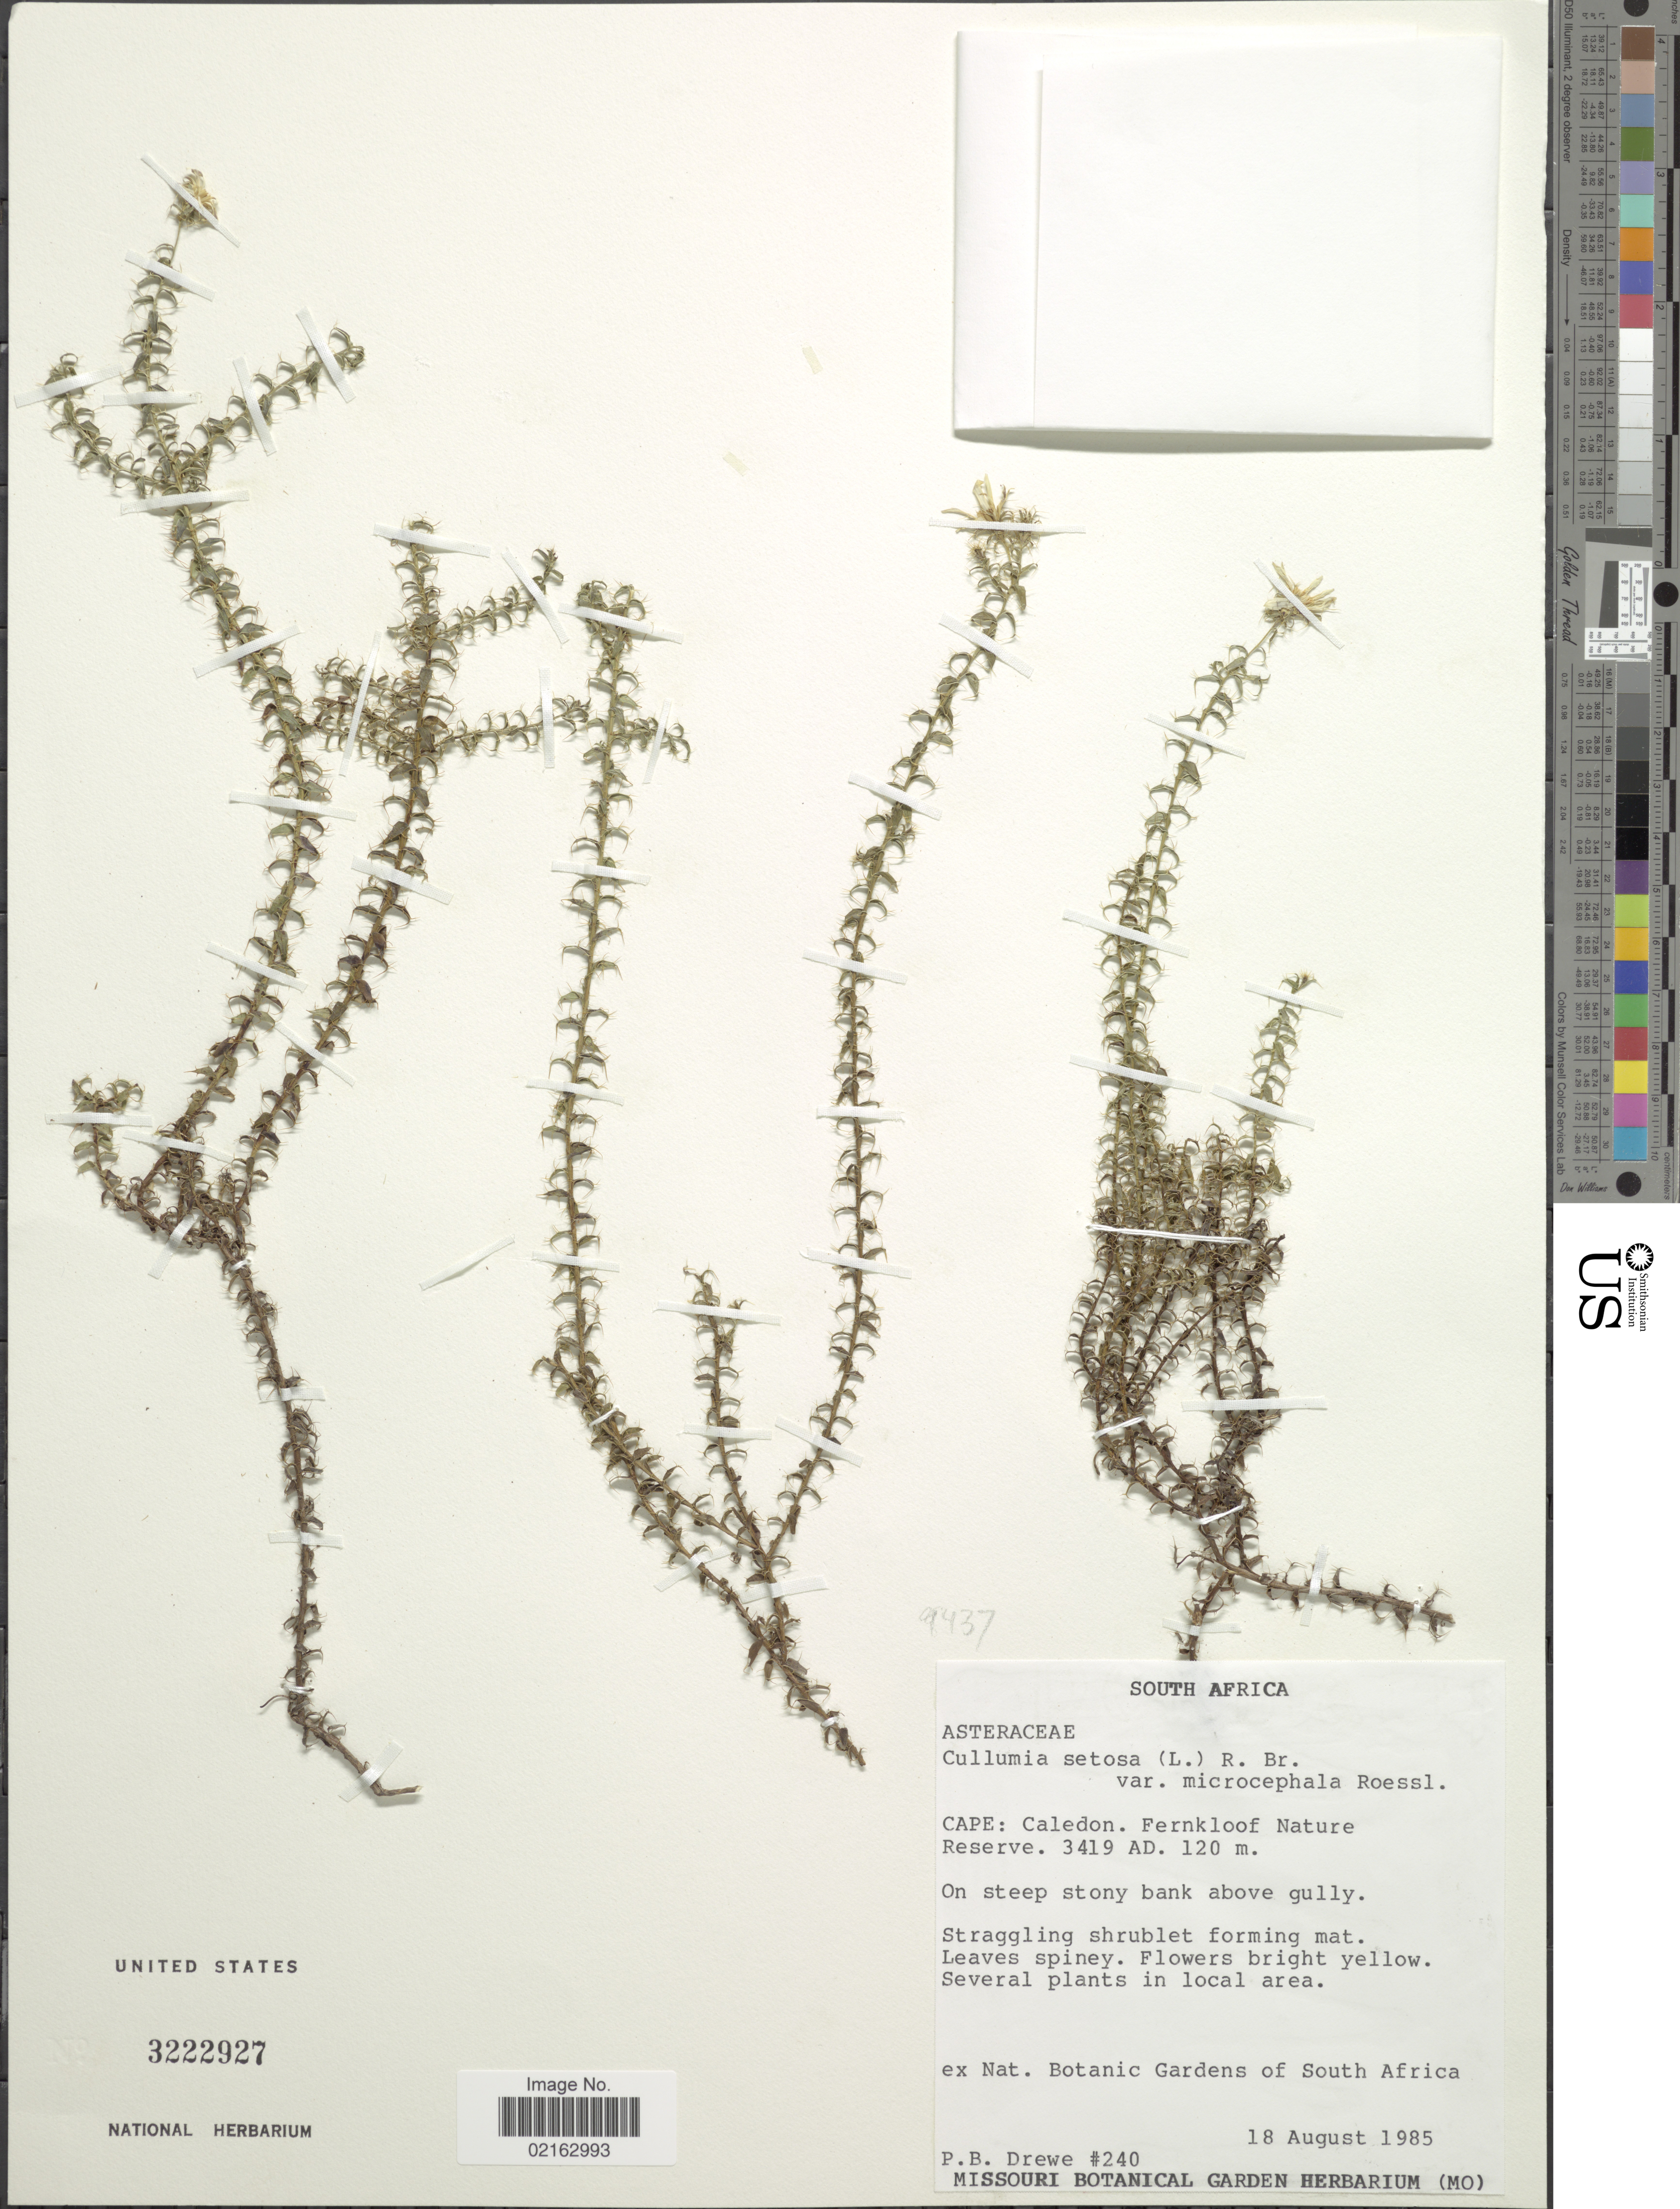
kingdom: Plantae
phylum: Tracheophyta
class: Magnoliopsida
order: Asterales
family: Asteraceae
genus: Cullumia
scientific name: Cullumia setosa var. microcephala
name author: Roessler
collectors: P. Drewe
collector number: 240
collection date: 1985-08-18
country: South Africa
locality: Cape: Caledon. Fernkloof Nature Reserve. 3419 AD.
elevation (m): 120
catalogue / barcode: US 3222927